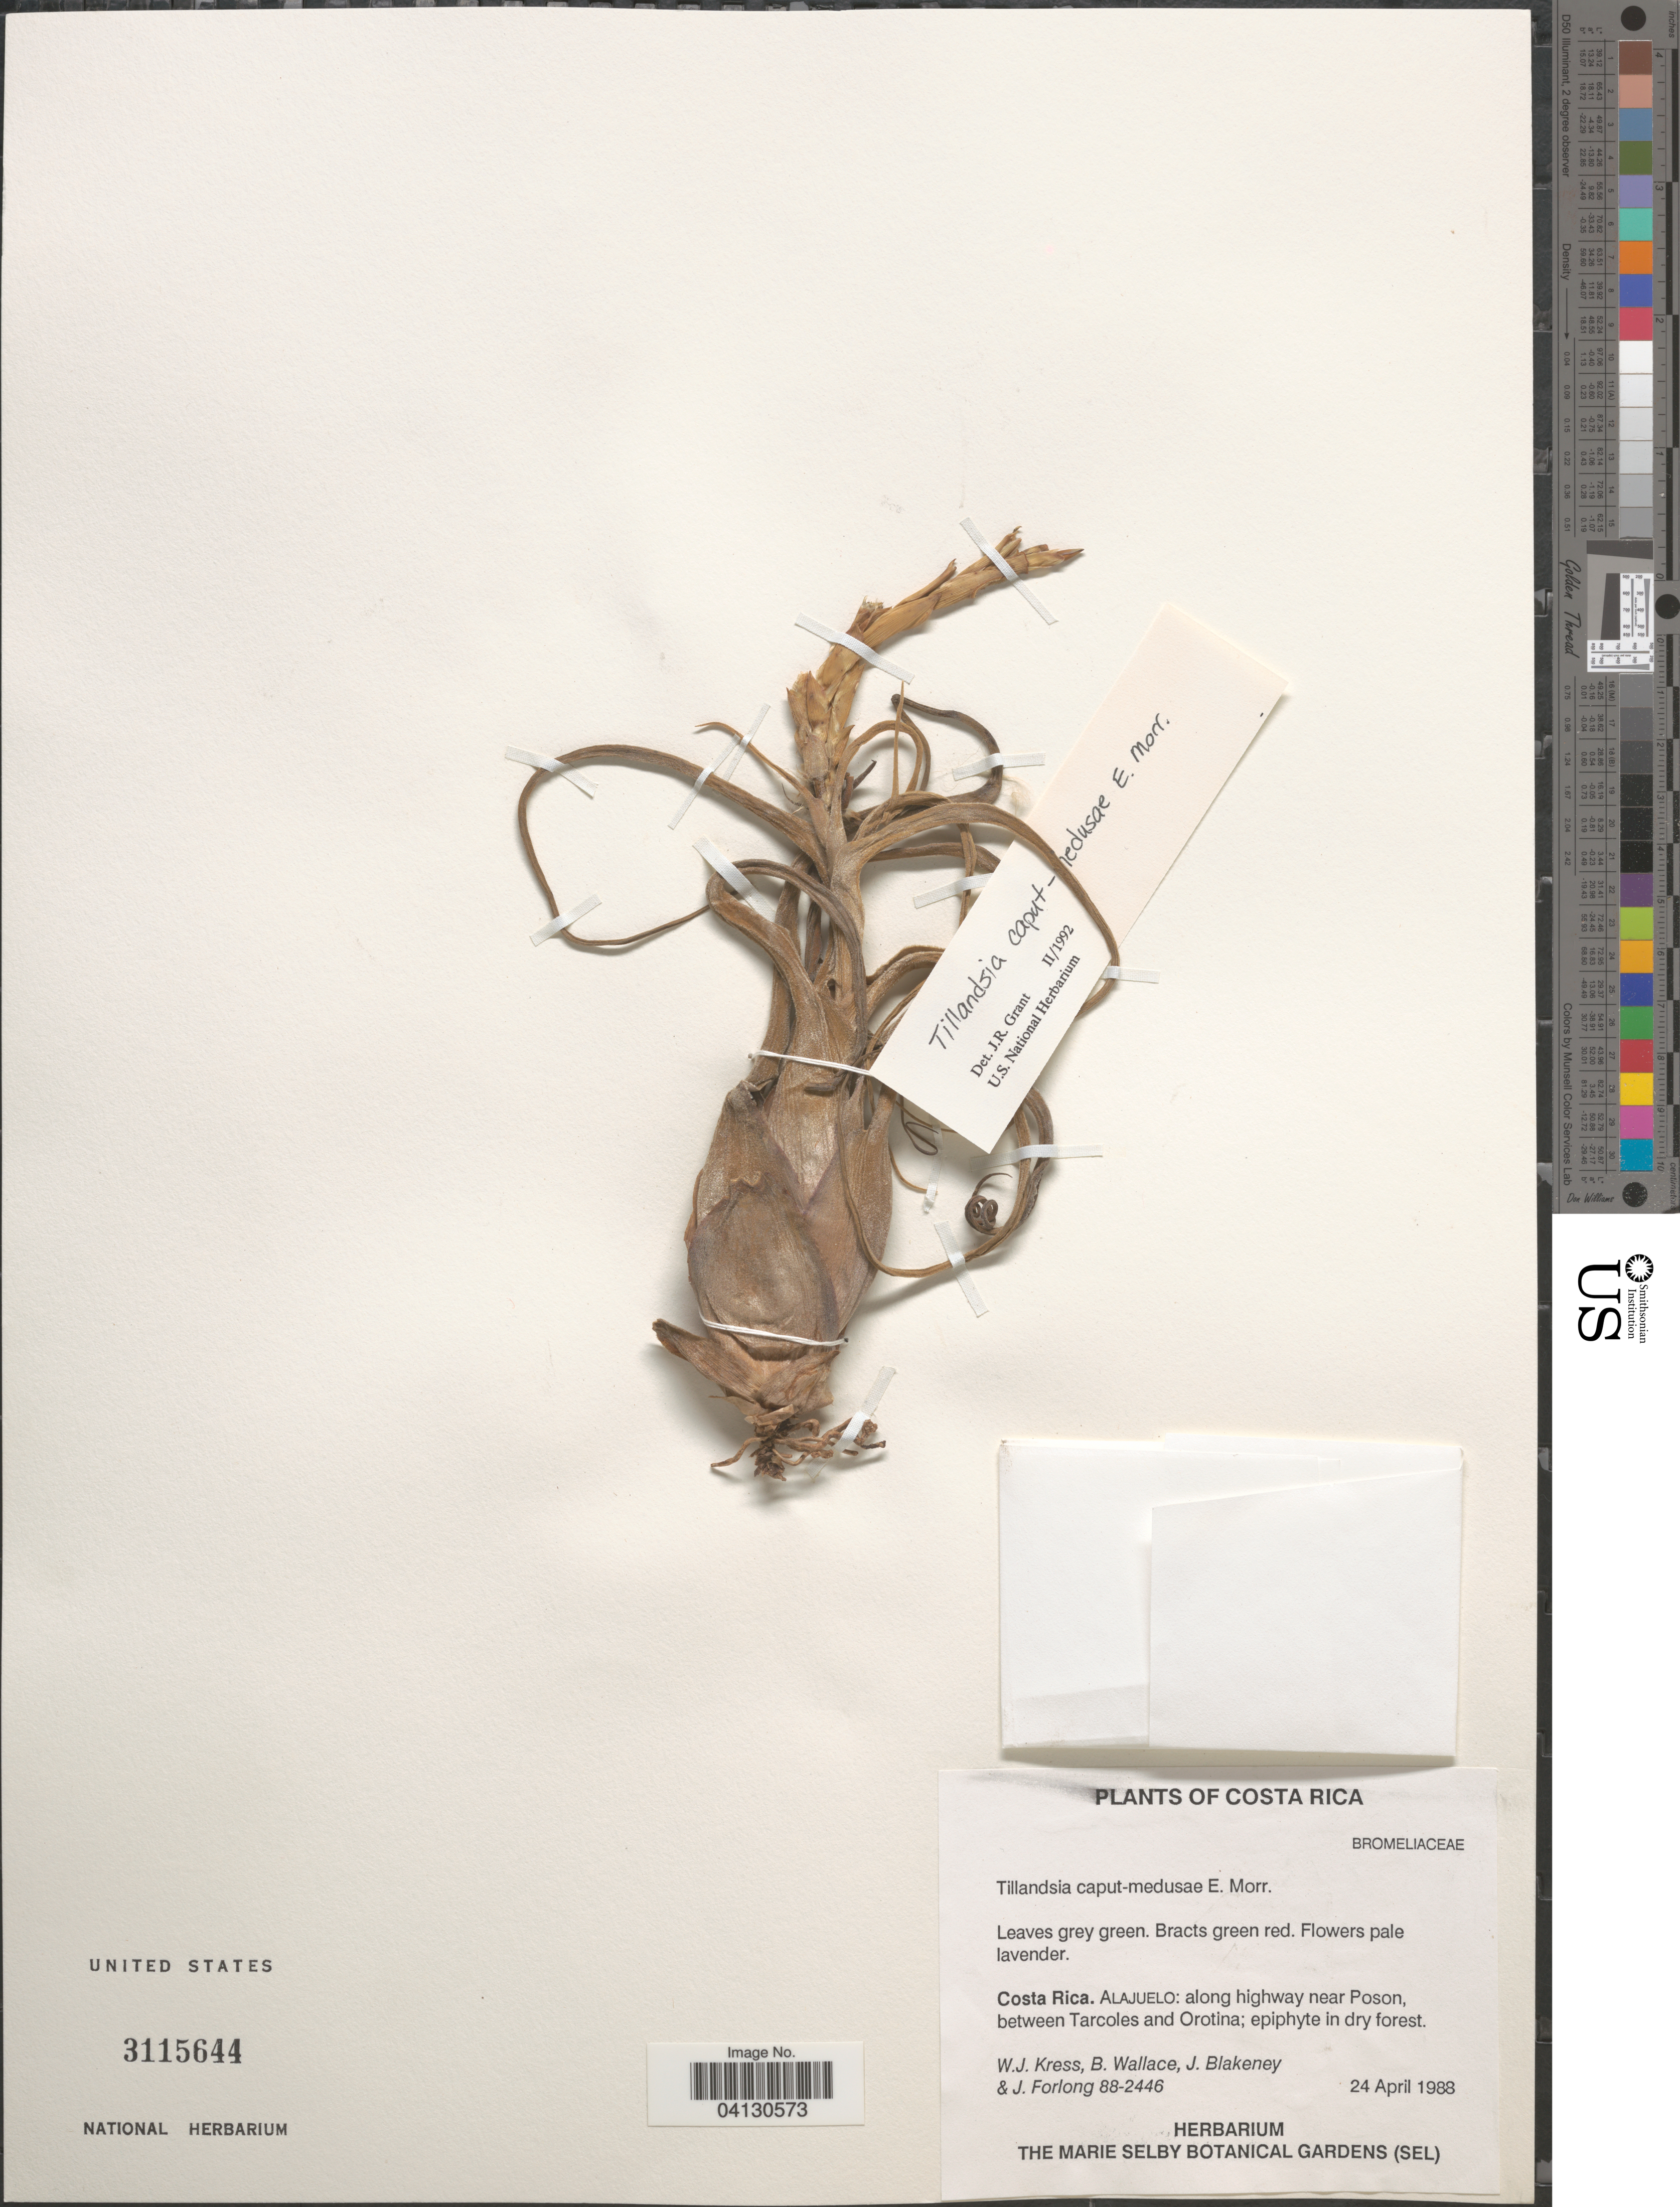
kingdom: Plantae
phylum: Tracheophyta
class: Liliopsida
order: Poales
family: Bromeliaceae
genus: Tillandsia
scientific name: Tillandsia caput-medusae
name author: É. Morren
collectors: W. J. Kress, B. Wallace, J. Blakeney & J. Forlong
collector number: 88-2446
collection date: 1988-04-24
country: Costa Rica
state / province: Alajuela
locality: Along highway near Poson between Tarcoles and Orotina.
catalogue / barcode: US 3115644